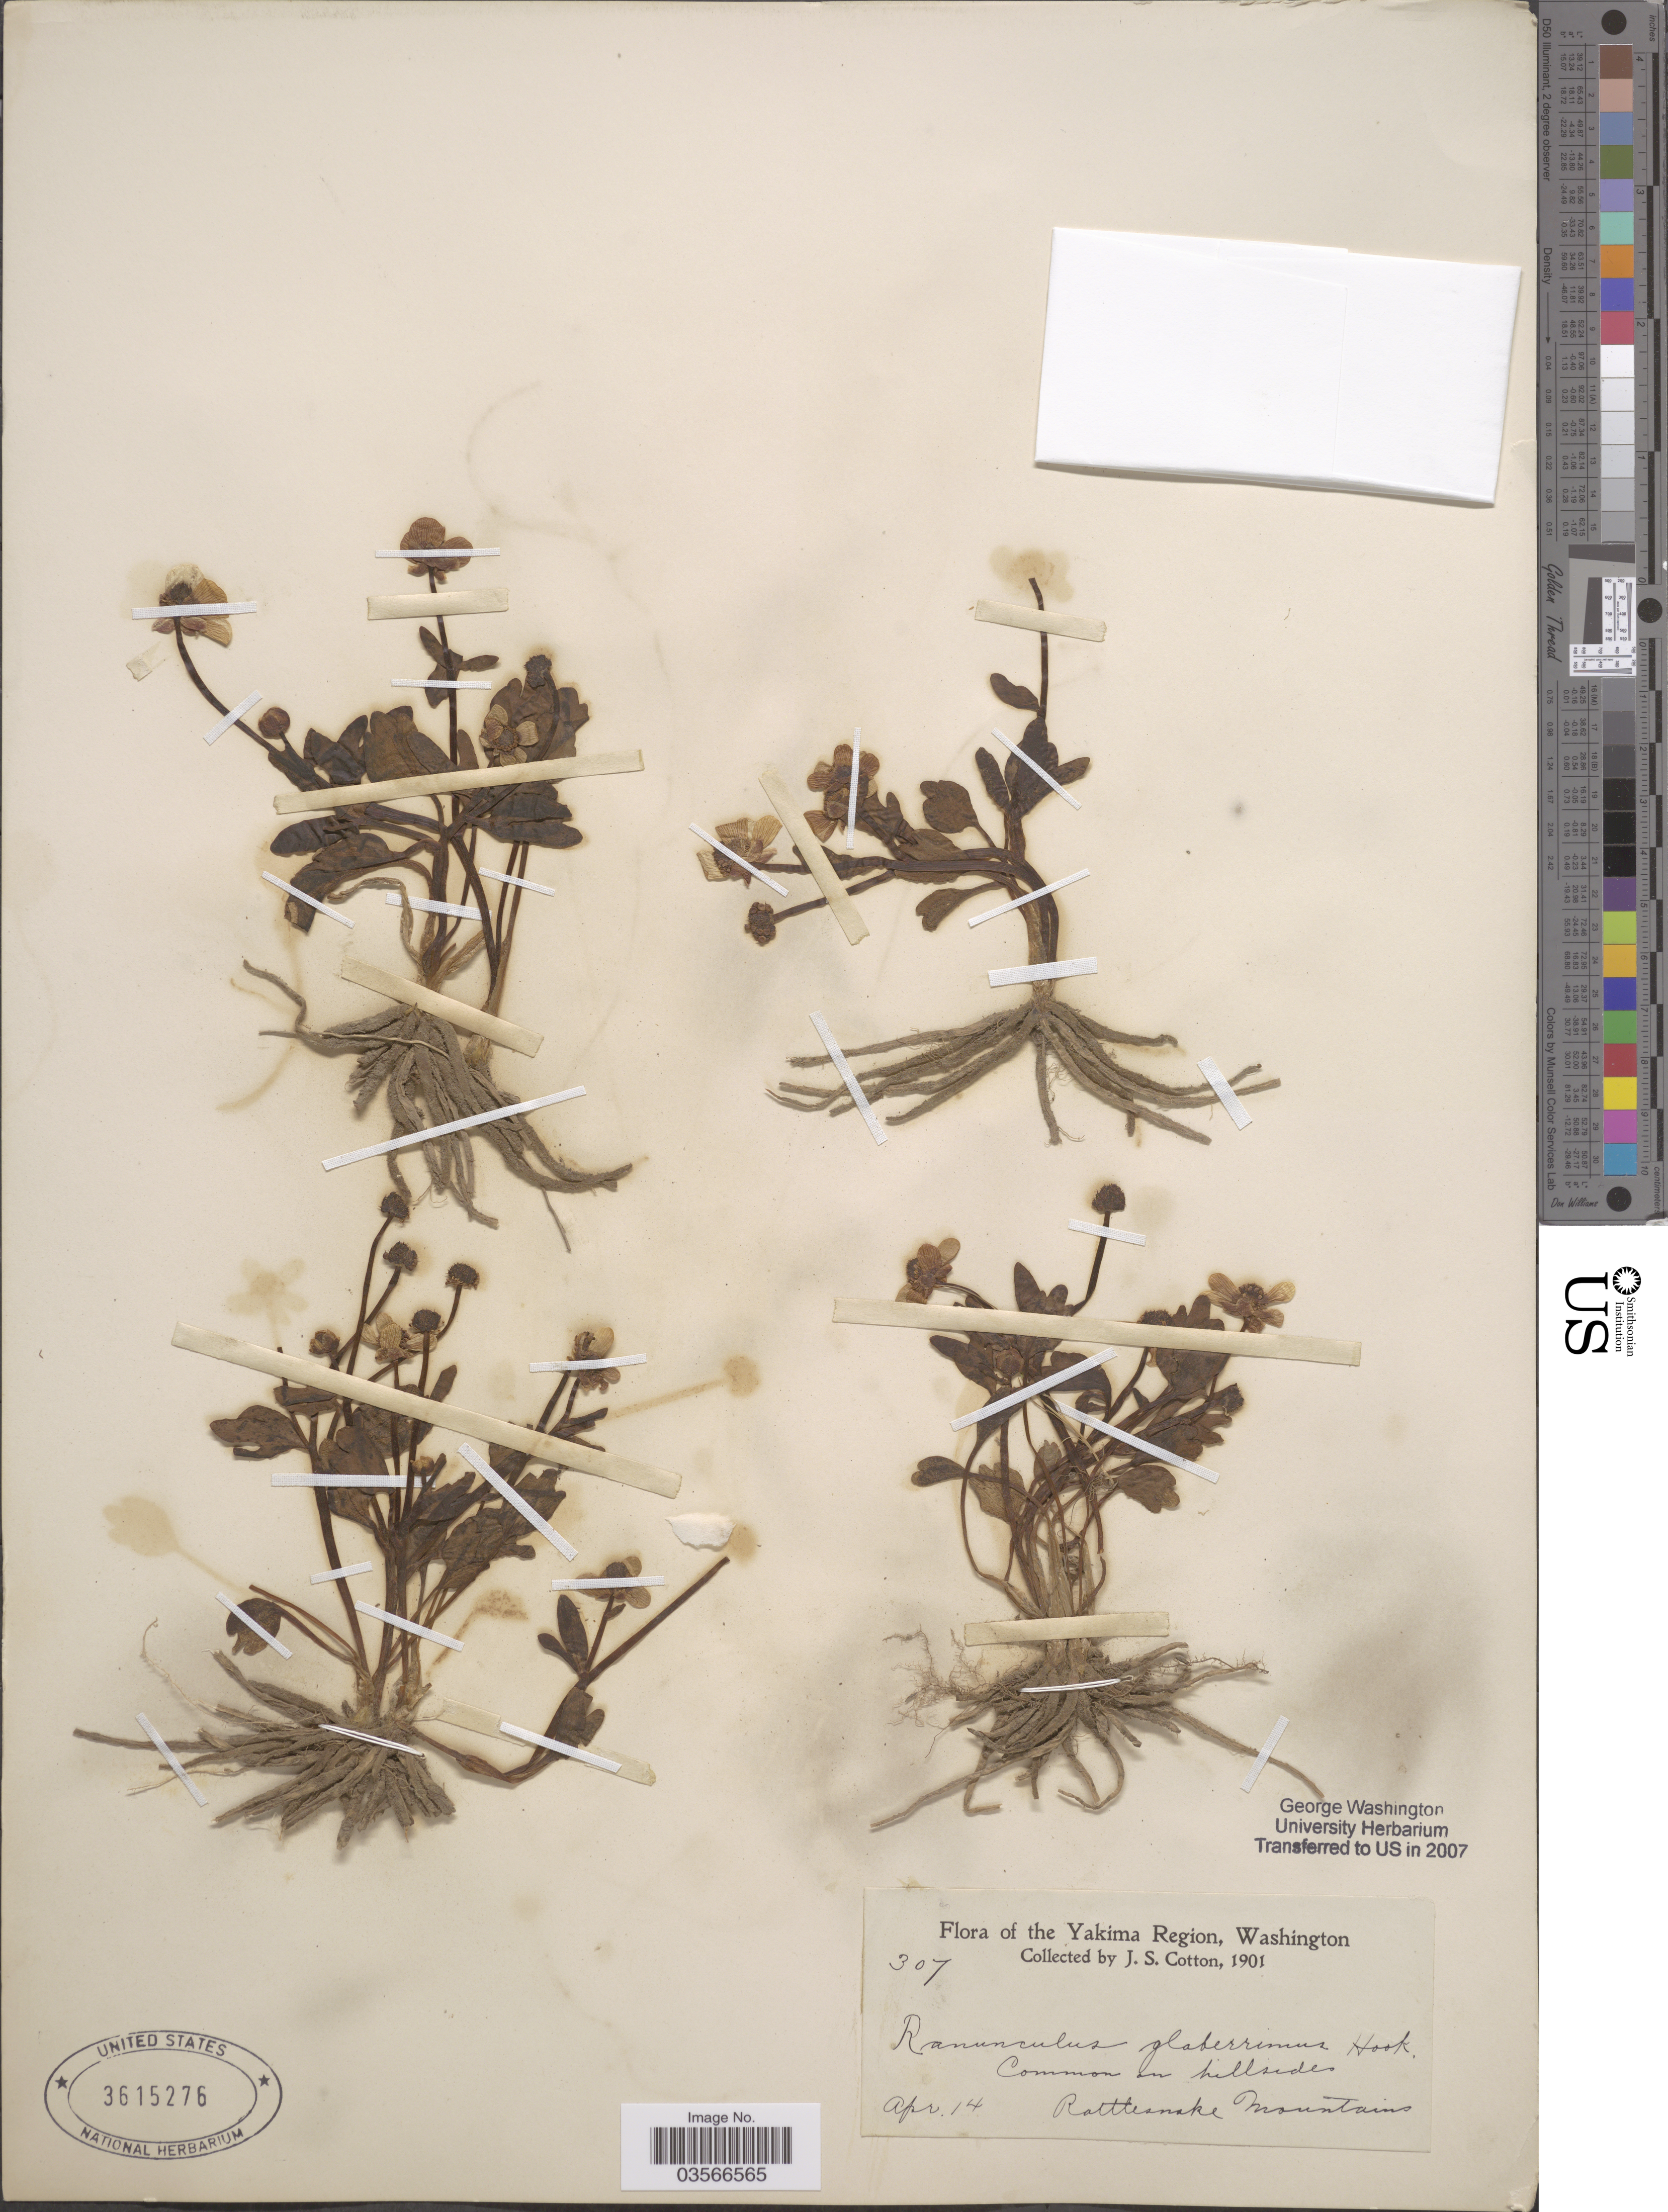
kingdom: Plantae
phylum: Tracheophyta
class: Magnoliopsida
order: Ranunculales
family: Ranunculaceae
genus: Ranunculus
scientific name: Ranunculus glaberrimus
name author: Hook.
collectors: J. S. Cotton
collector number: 307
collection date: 1901-04-14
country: United States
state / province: Washington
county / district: Yakima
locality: The Yakima Region. Rattlesnake Mountains.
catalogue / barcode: US 3615276